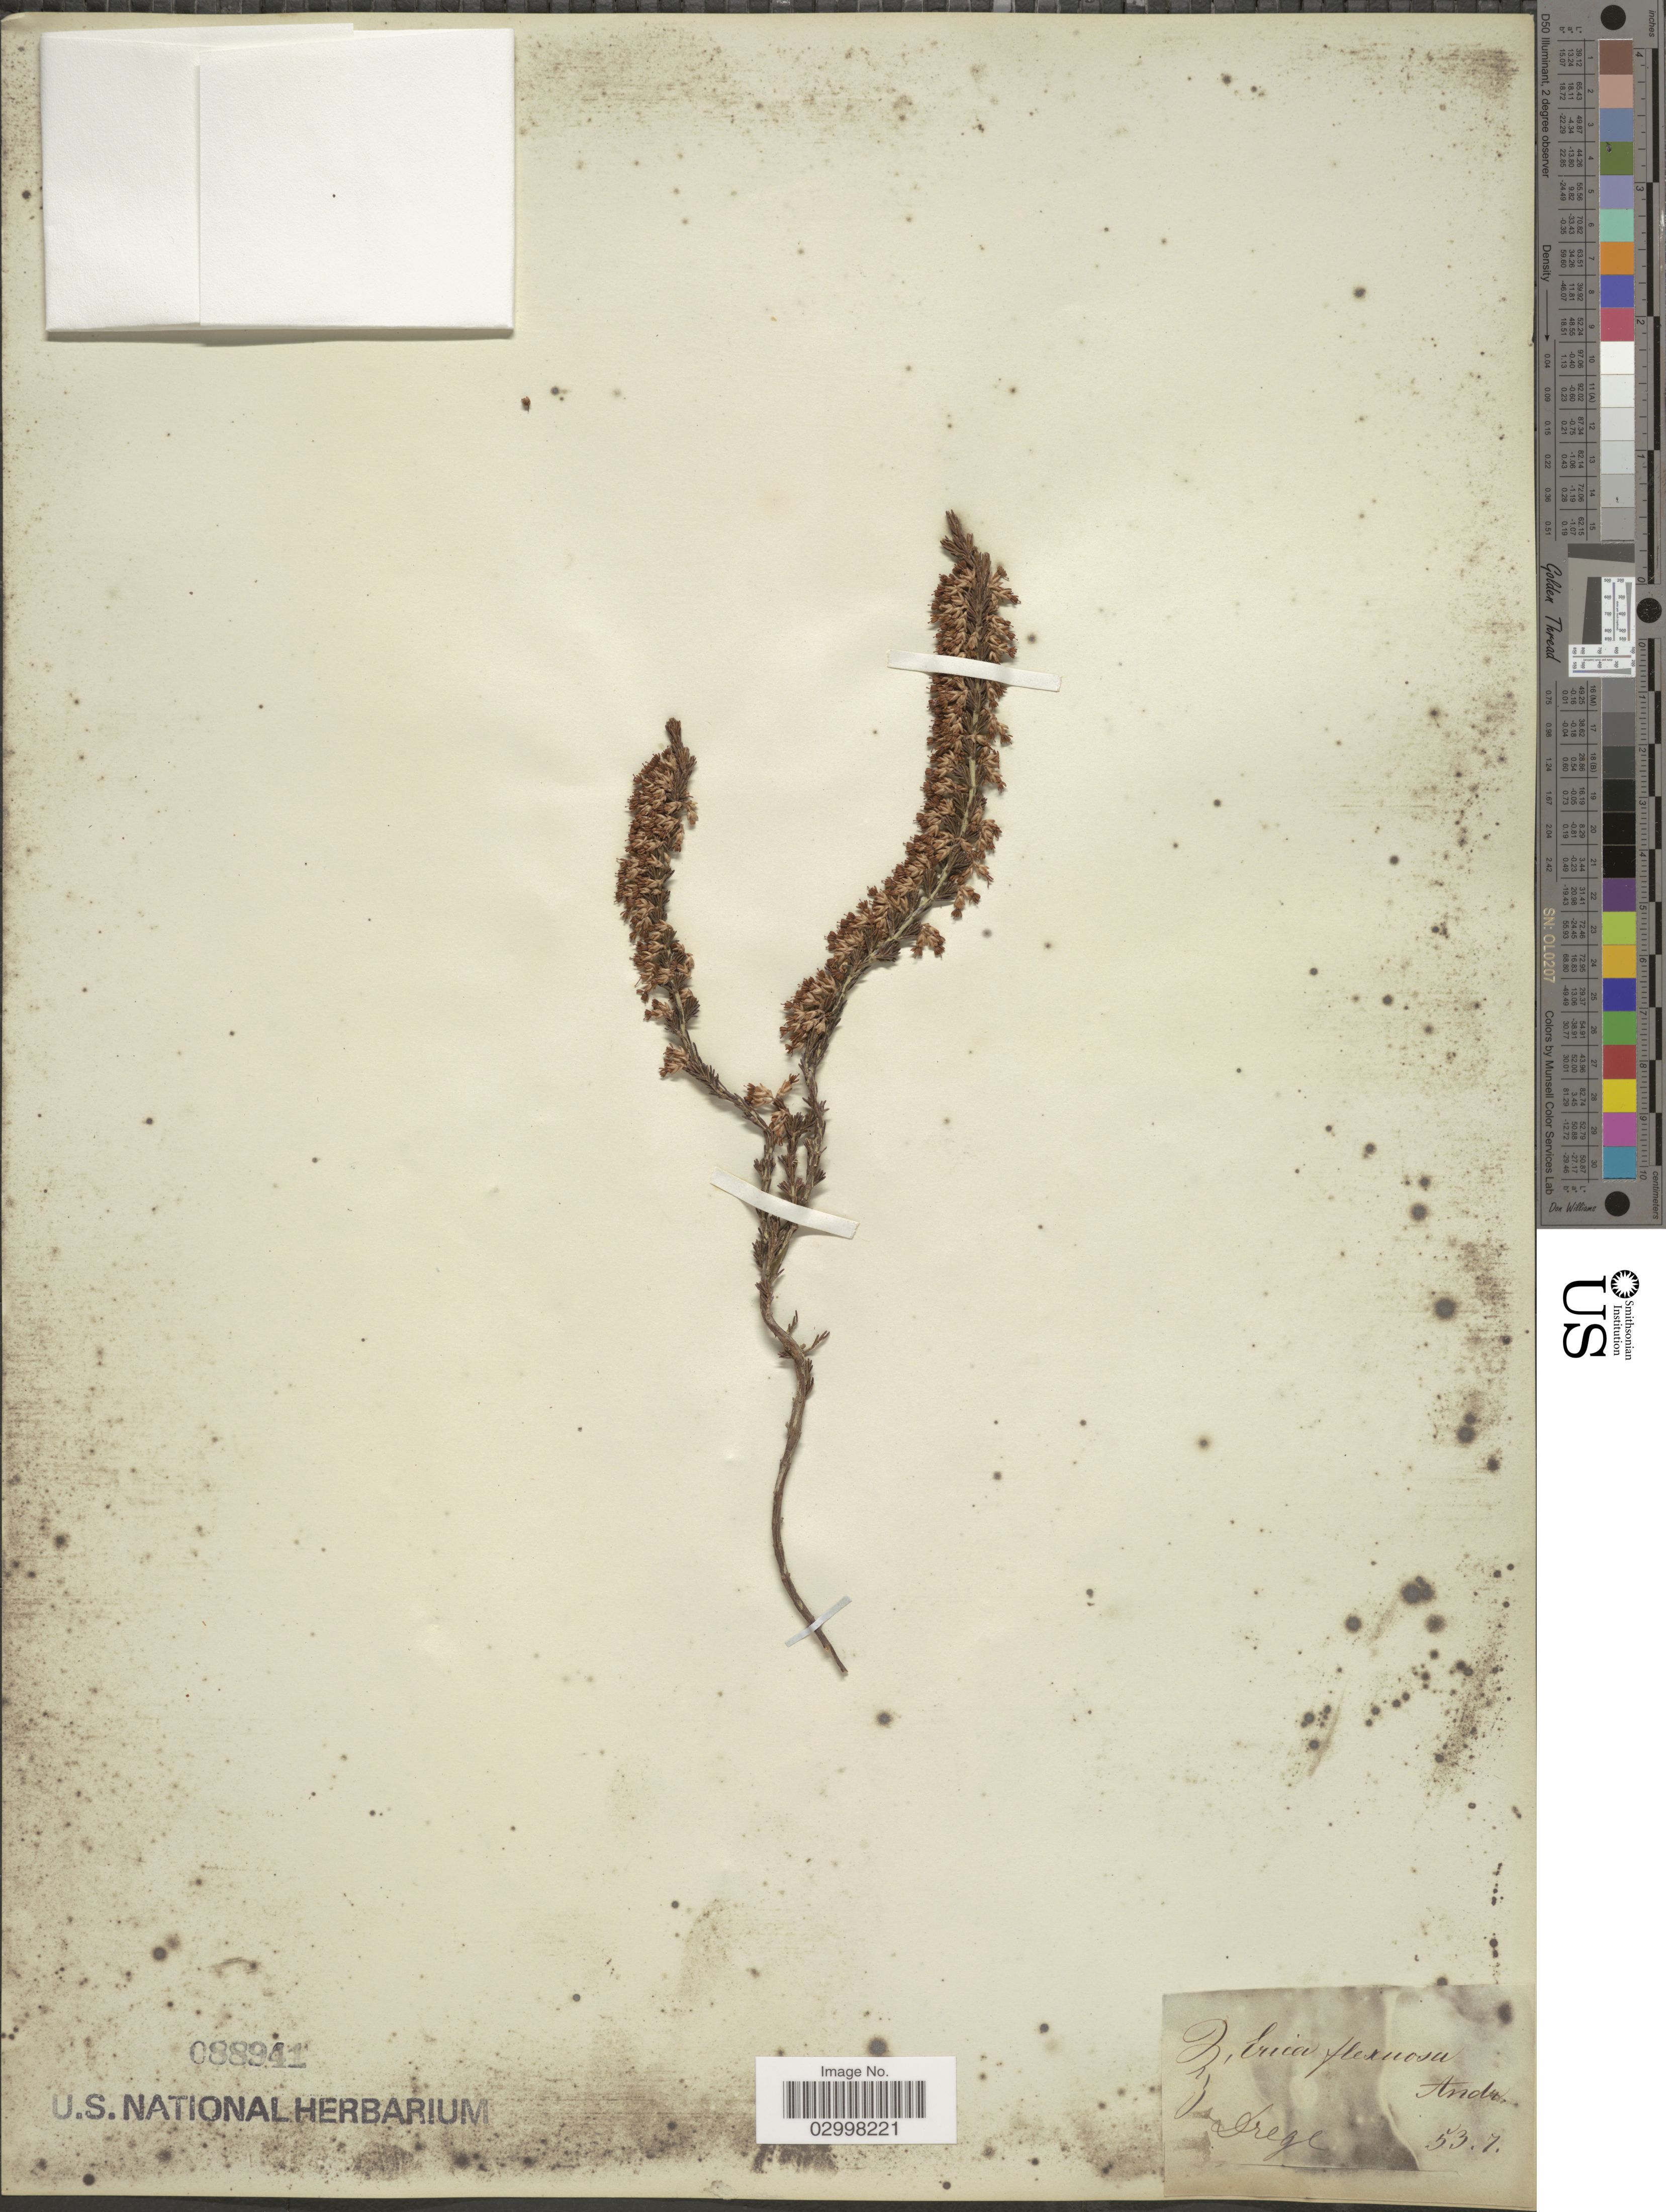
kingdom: Plantae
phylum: Tracheophyta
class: Magnoliopsida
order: Ericales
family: Ericaceae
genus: Erica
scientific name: Erica flexuosa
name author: Andrews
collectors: Drege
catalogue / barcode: US 88941